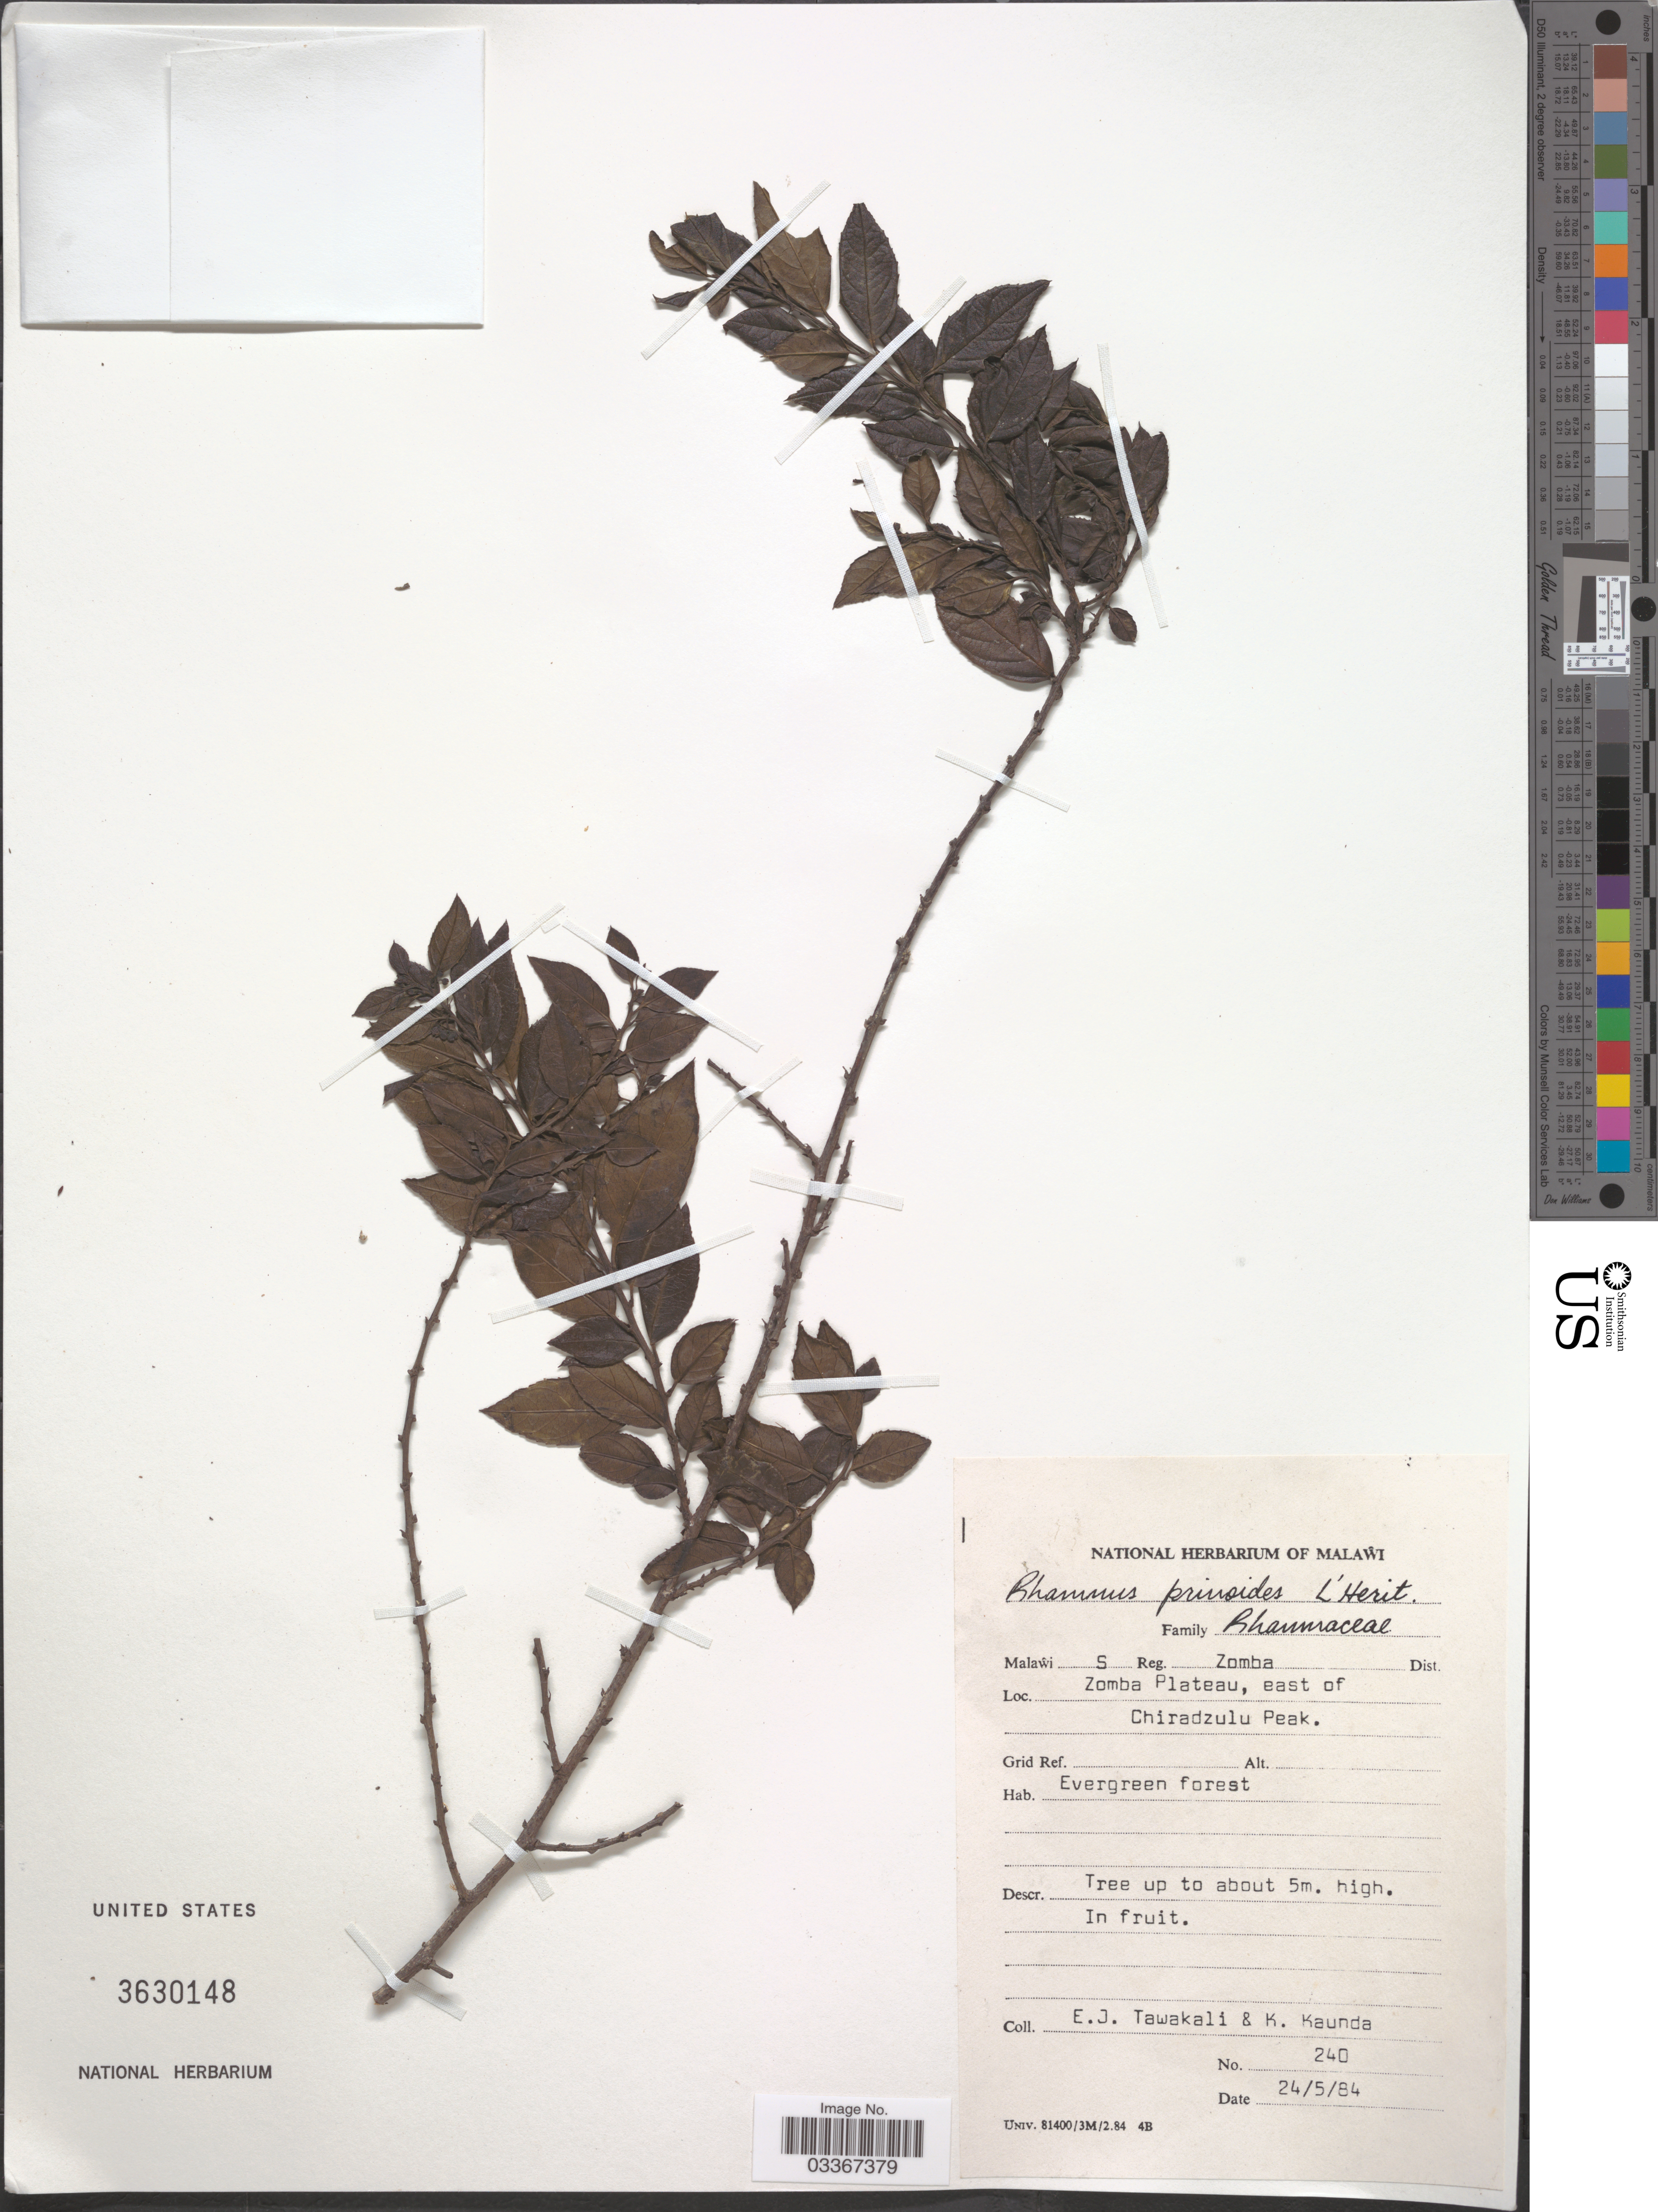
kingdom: Plantae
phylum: Tracheophyta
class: Magnoliopsida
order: Rosales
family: Rhamnaceae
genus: Rhamnus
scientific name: Rhamnus prinoides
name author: L'Hér.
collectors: E. Tawakali & K. Kaunda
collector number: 240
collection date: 1984-05-24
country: Malawi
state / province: Southern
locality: Malawi S Reg. Zomba Dist. Zomba Plateau, east of Chiradzulo Peak.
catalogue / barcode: US 3630148